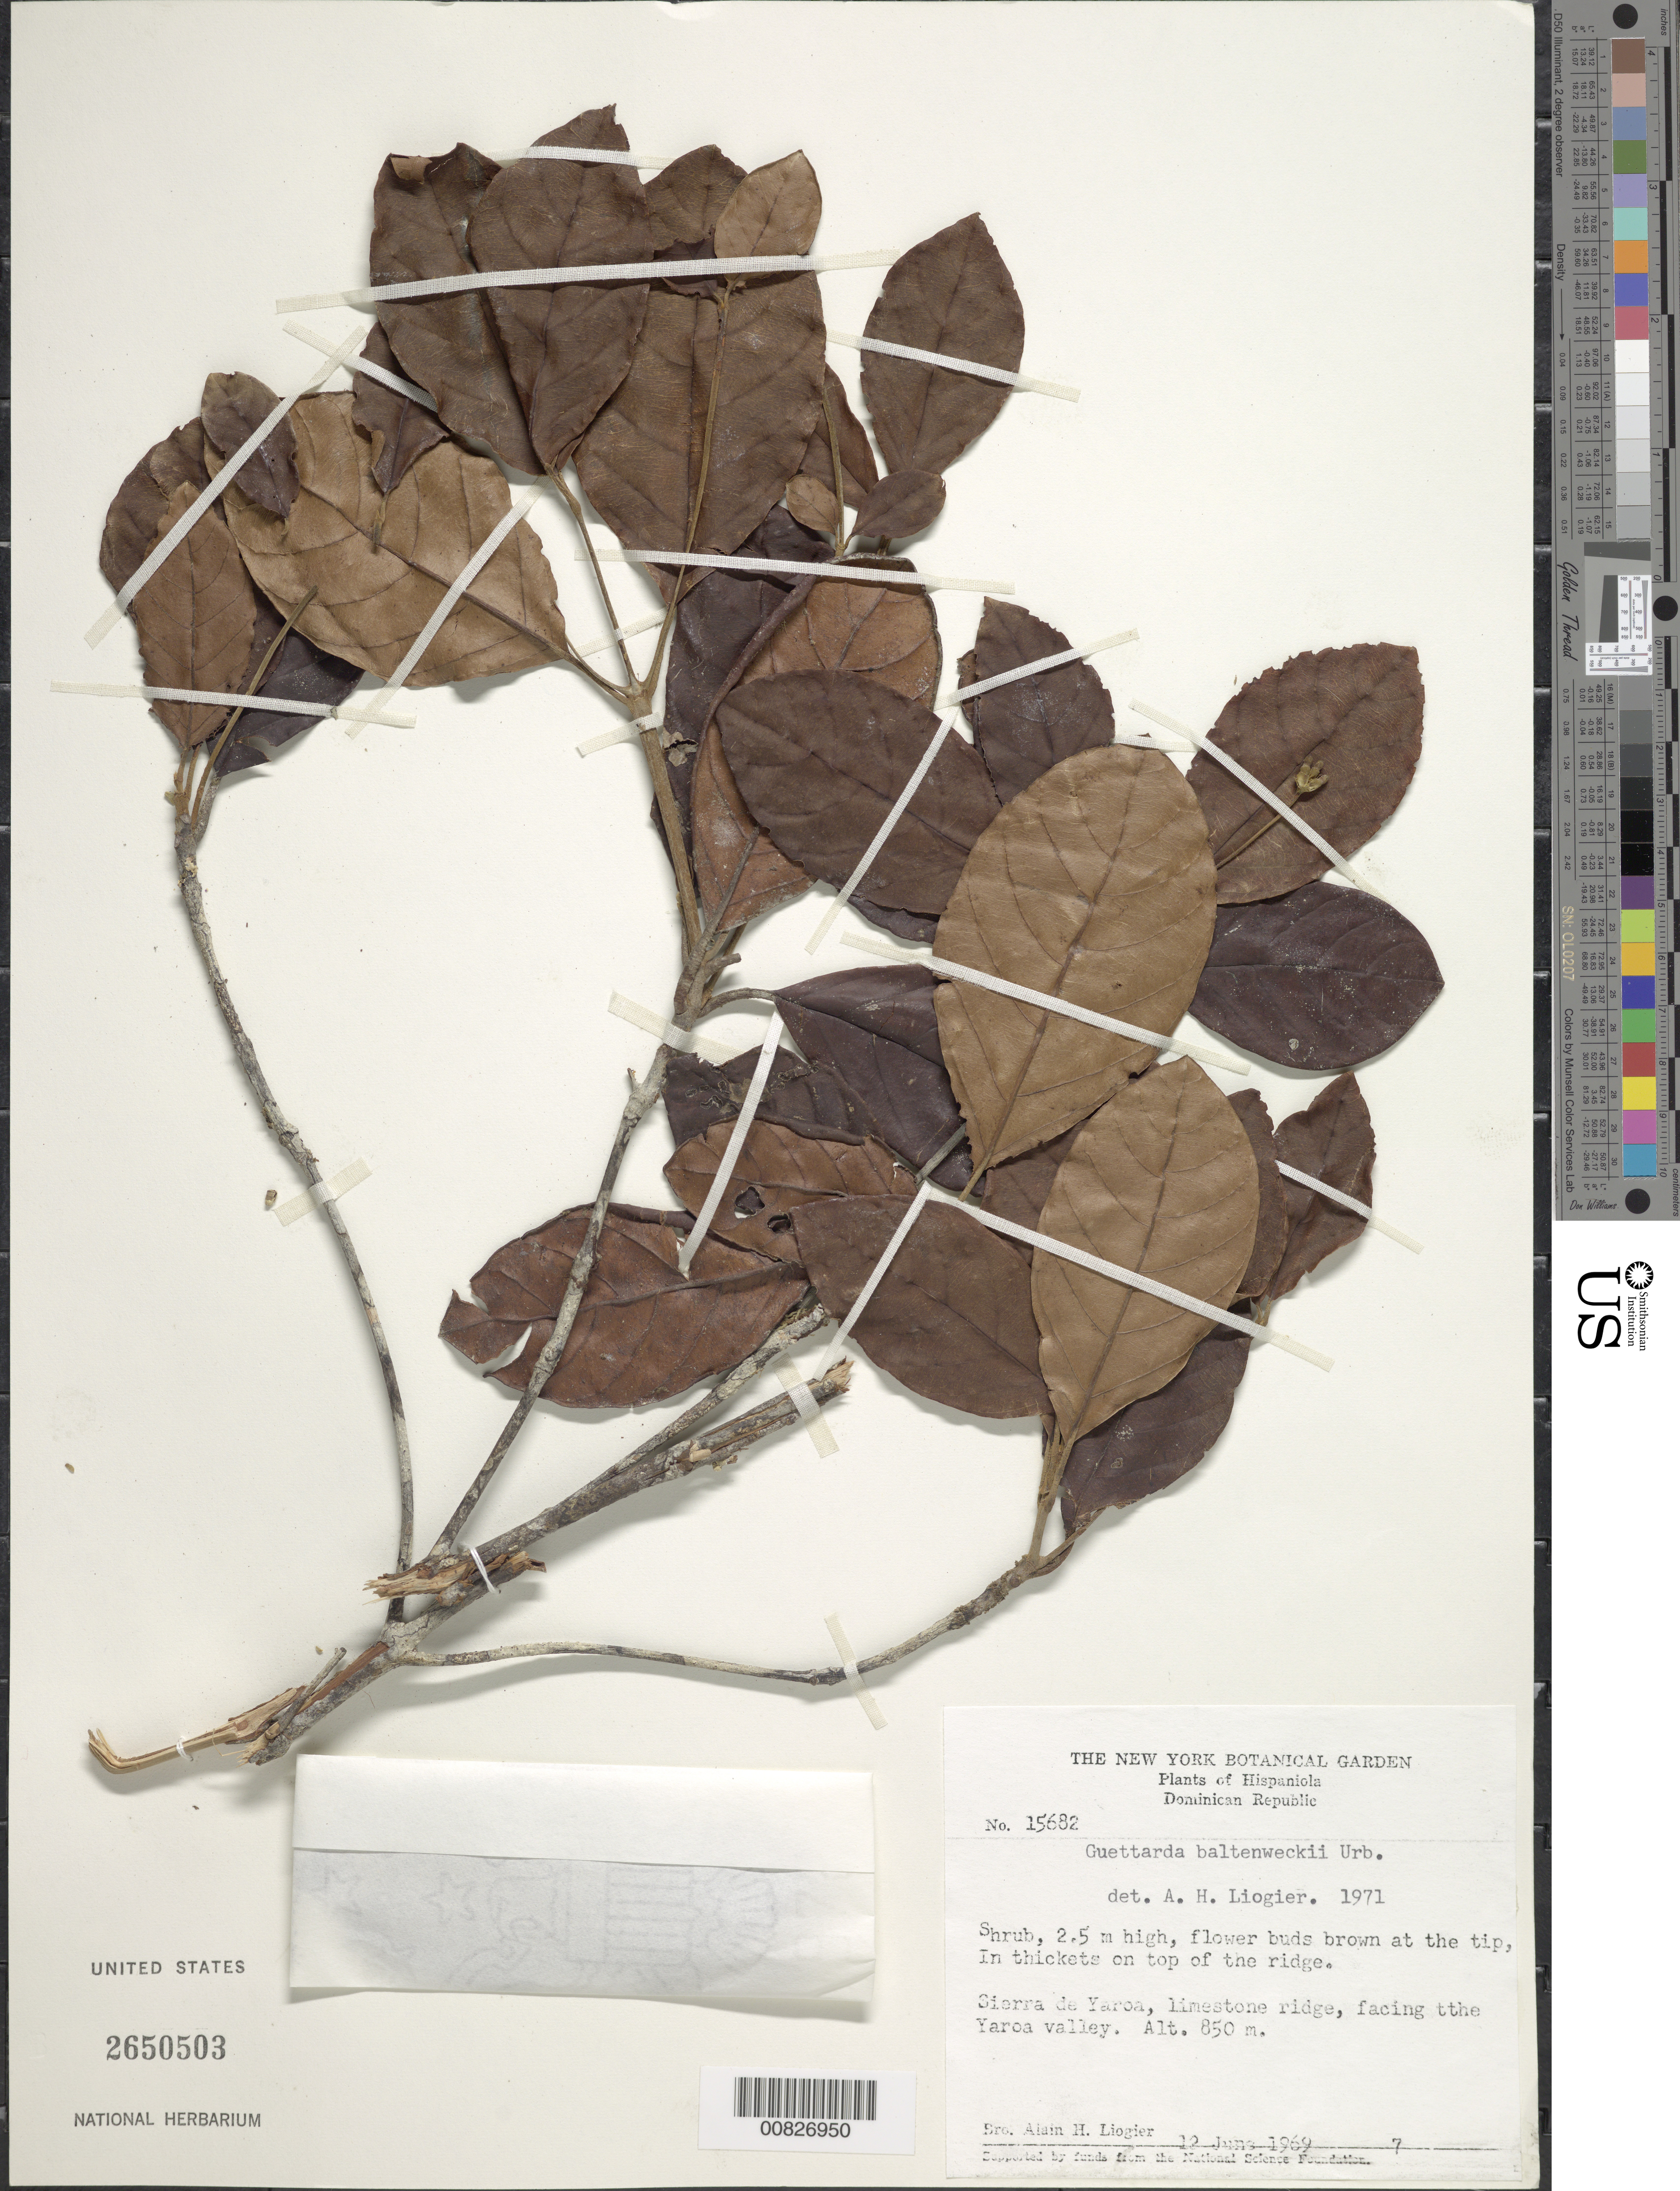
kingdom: Plantae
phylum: Tracheophyta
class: Magnoliopsida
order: Gentianales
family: Rubiaceae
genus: Guettarda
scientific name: Guettarda baltenweckii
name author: Urb.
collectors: A. H. Liogier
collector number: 15682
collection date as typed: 12 Jun 1969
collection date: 1969-06-12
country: Dominican Republic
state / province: Puerto Plata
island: Hispaniola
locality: Sierra de Yaroa, facing the Yaroa Valley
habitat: In thickets on top of limestone ridge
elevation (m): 850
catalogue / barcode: US 2650503